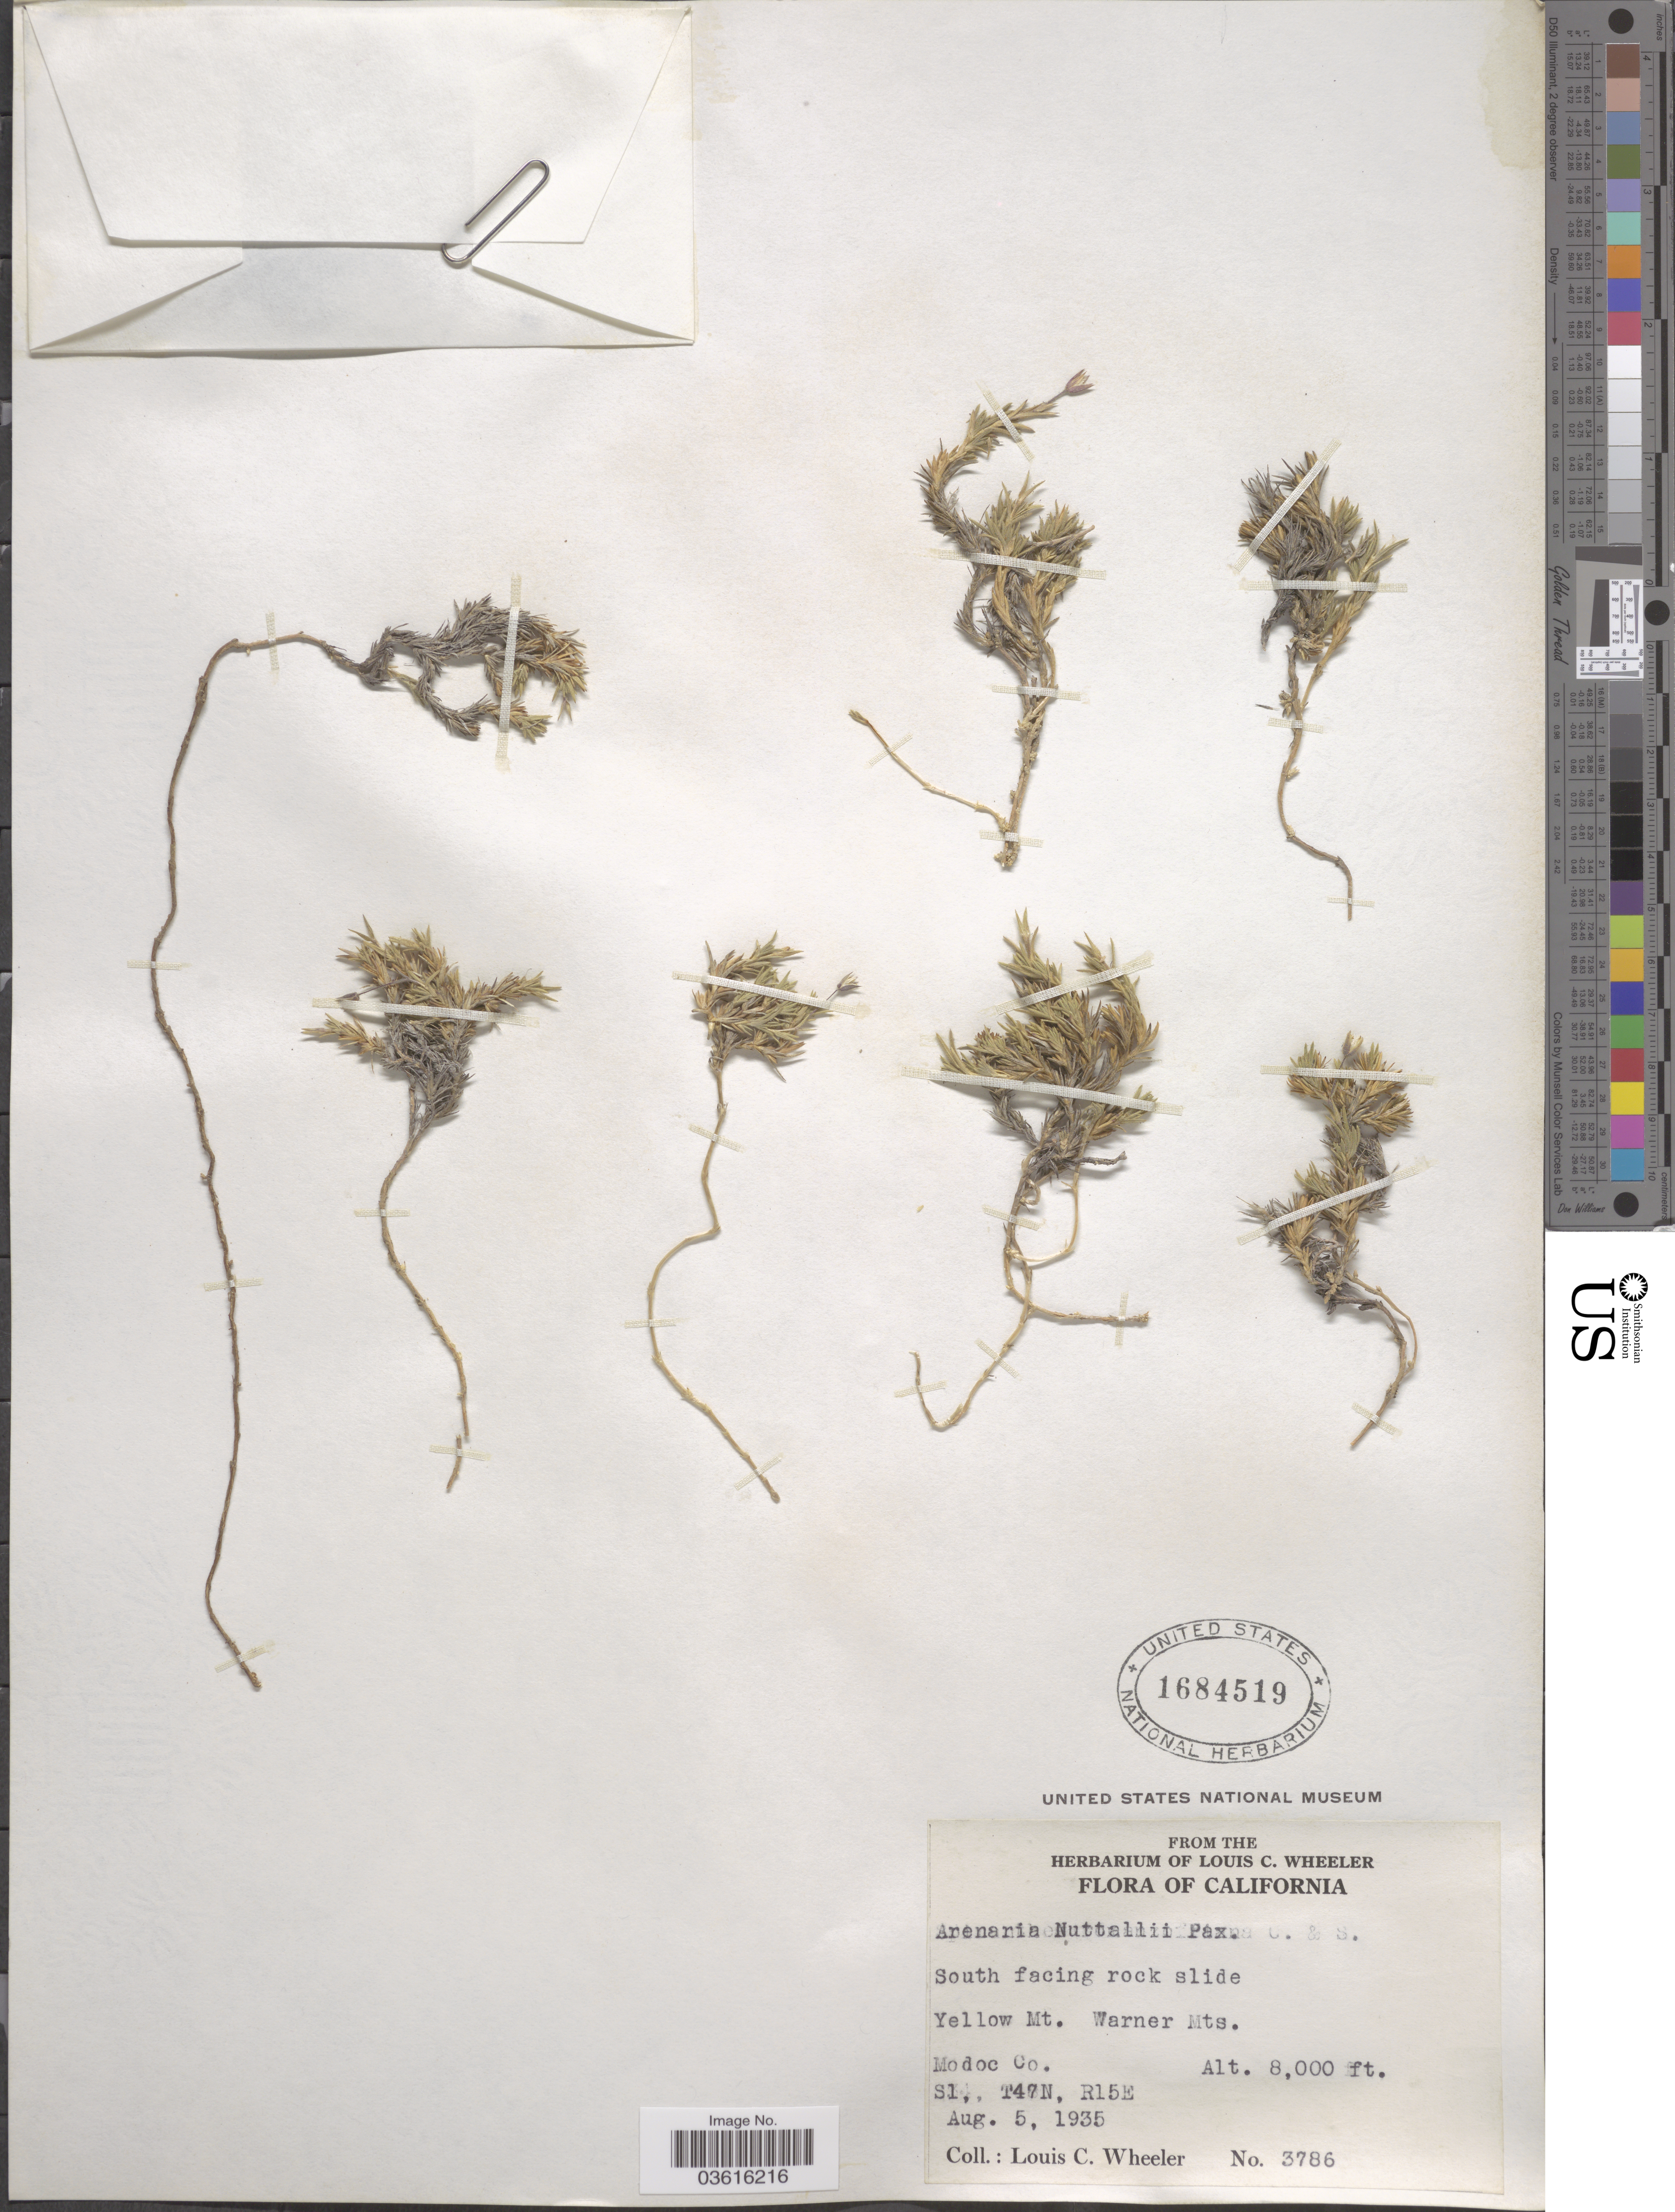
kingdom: Plantae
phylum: Tracheophyta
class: Magnoliopsida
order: Caryophyllales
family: Caryophyllaceae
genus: Minuartia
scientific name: Minuartia nuttallii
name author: (Pax) Briq.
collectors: L. C. Wheeler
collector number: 3786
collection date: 1935-08-05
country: United States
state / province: California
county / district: Modoc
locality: Yellow Mt. Warner Mts. Modoc Co. S1, T47N, R15E.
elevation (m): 2438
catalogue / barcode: US 1684519